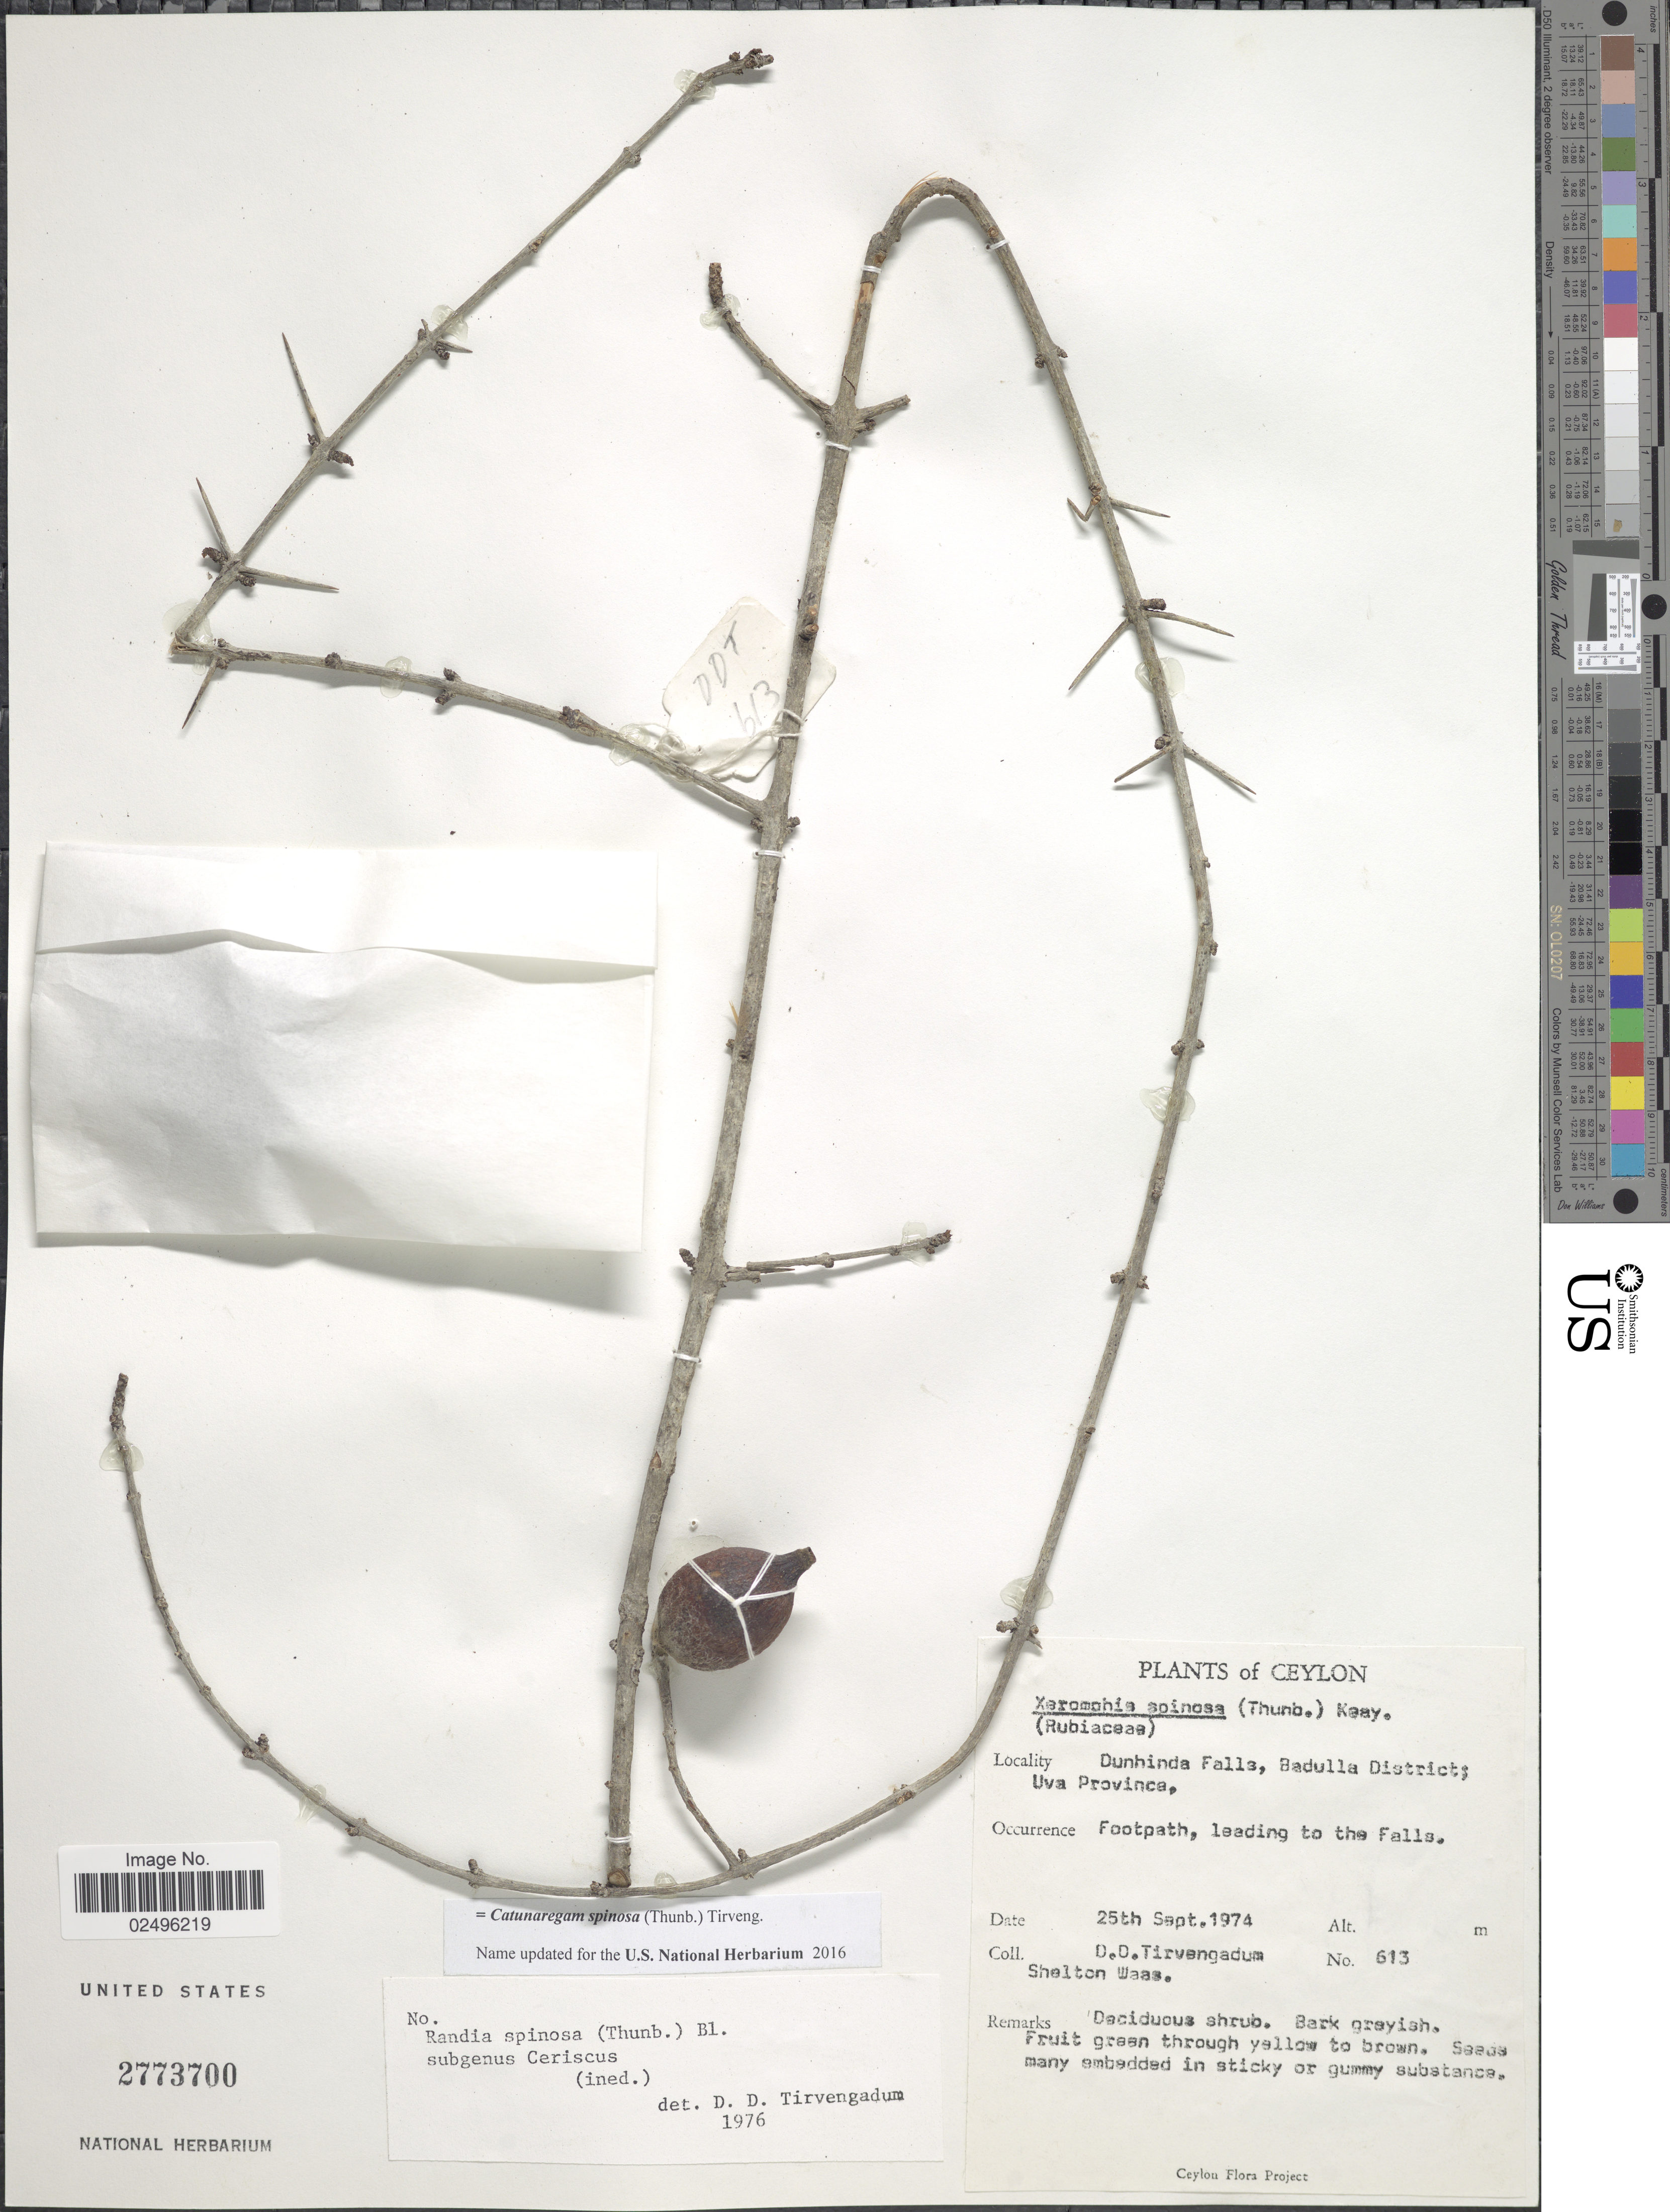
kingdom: Plantae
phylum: Tracheophyta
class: Magnoliopsida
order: Gentianales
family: Rubiaceae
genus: Catunaregam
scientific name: Catunaregam spinosa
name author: (Thunb.) Tirveng.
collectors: D. Tirvengadum & S. Waas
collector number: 613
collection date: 1974-09-25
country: Sri Lanka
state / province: Uva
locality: Ceylon. Dunhinda Falls, Badulla District; Footpath, leading to the falls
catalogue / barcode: US 2773700